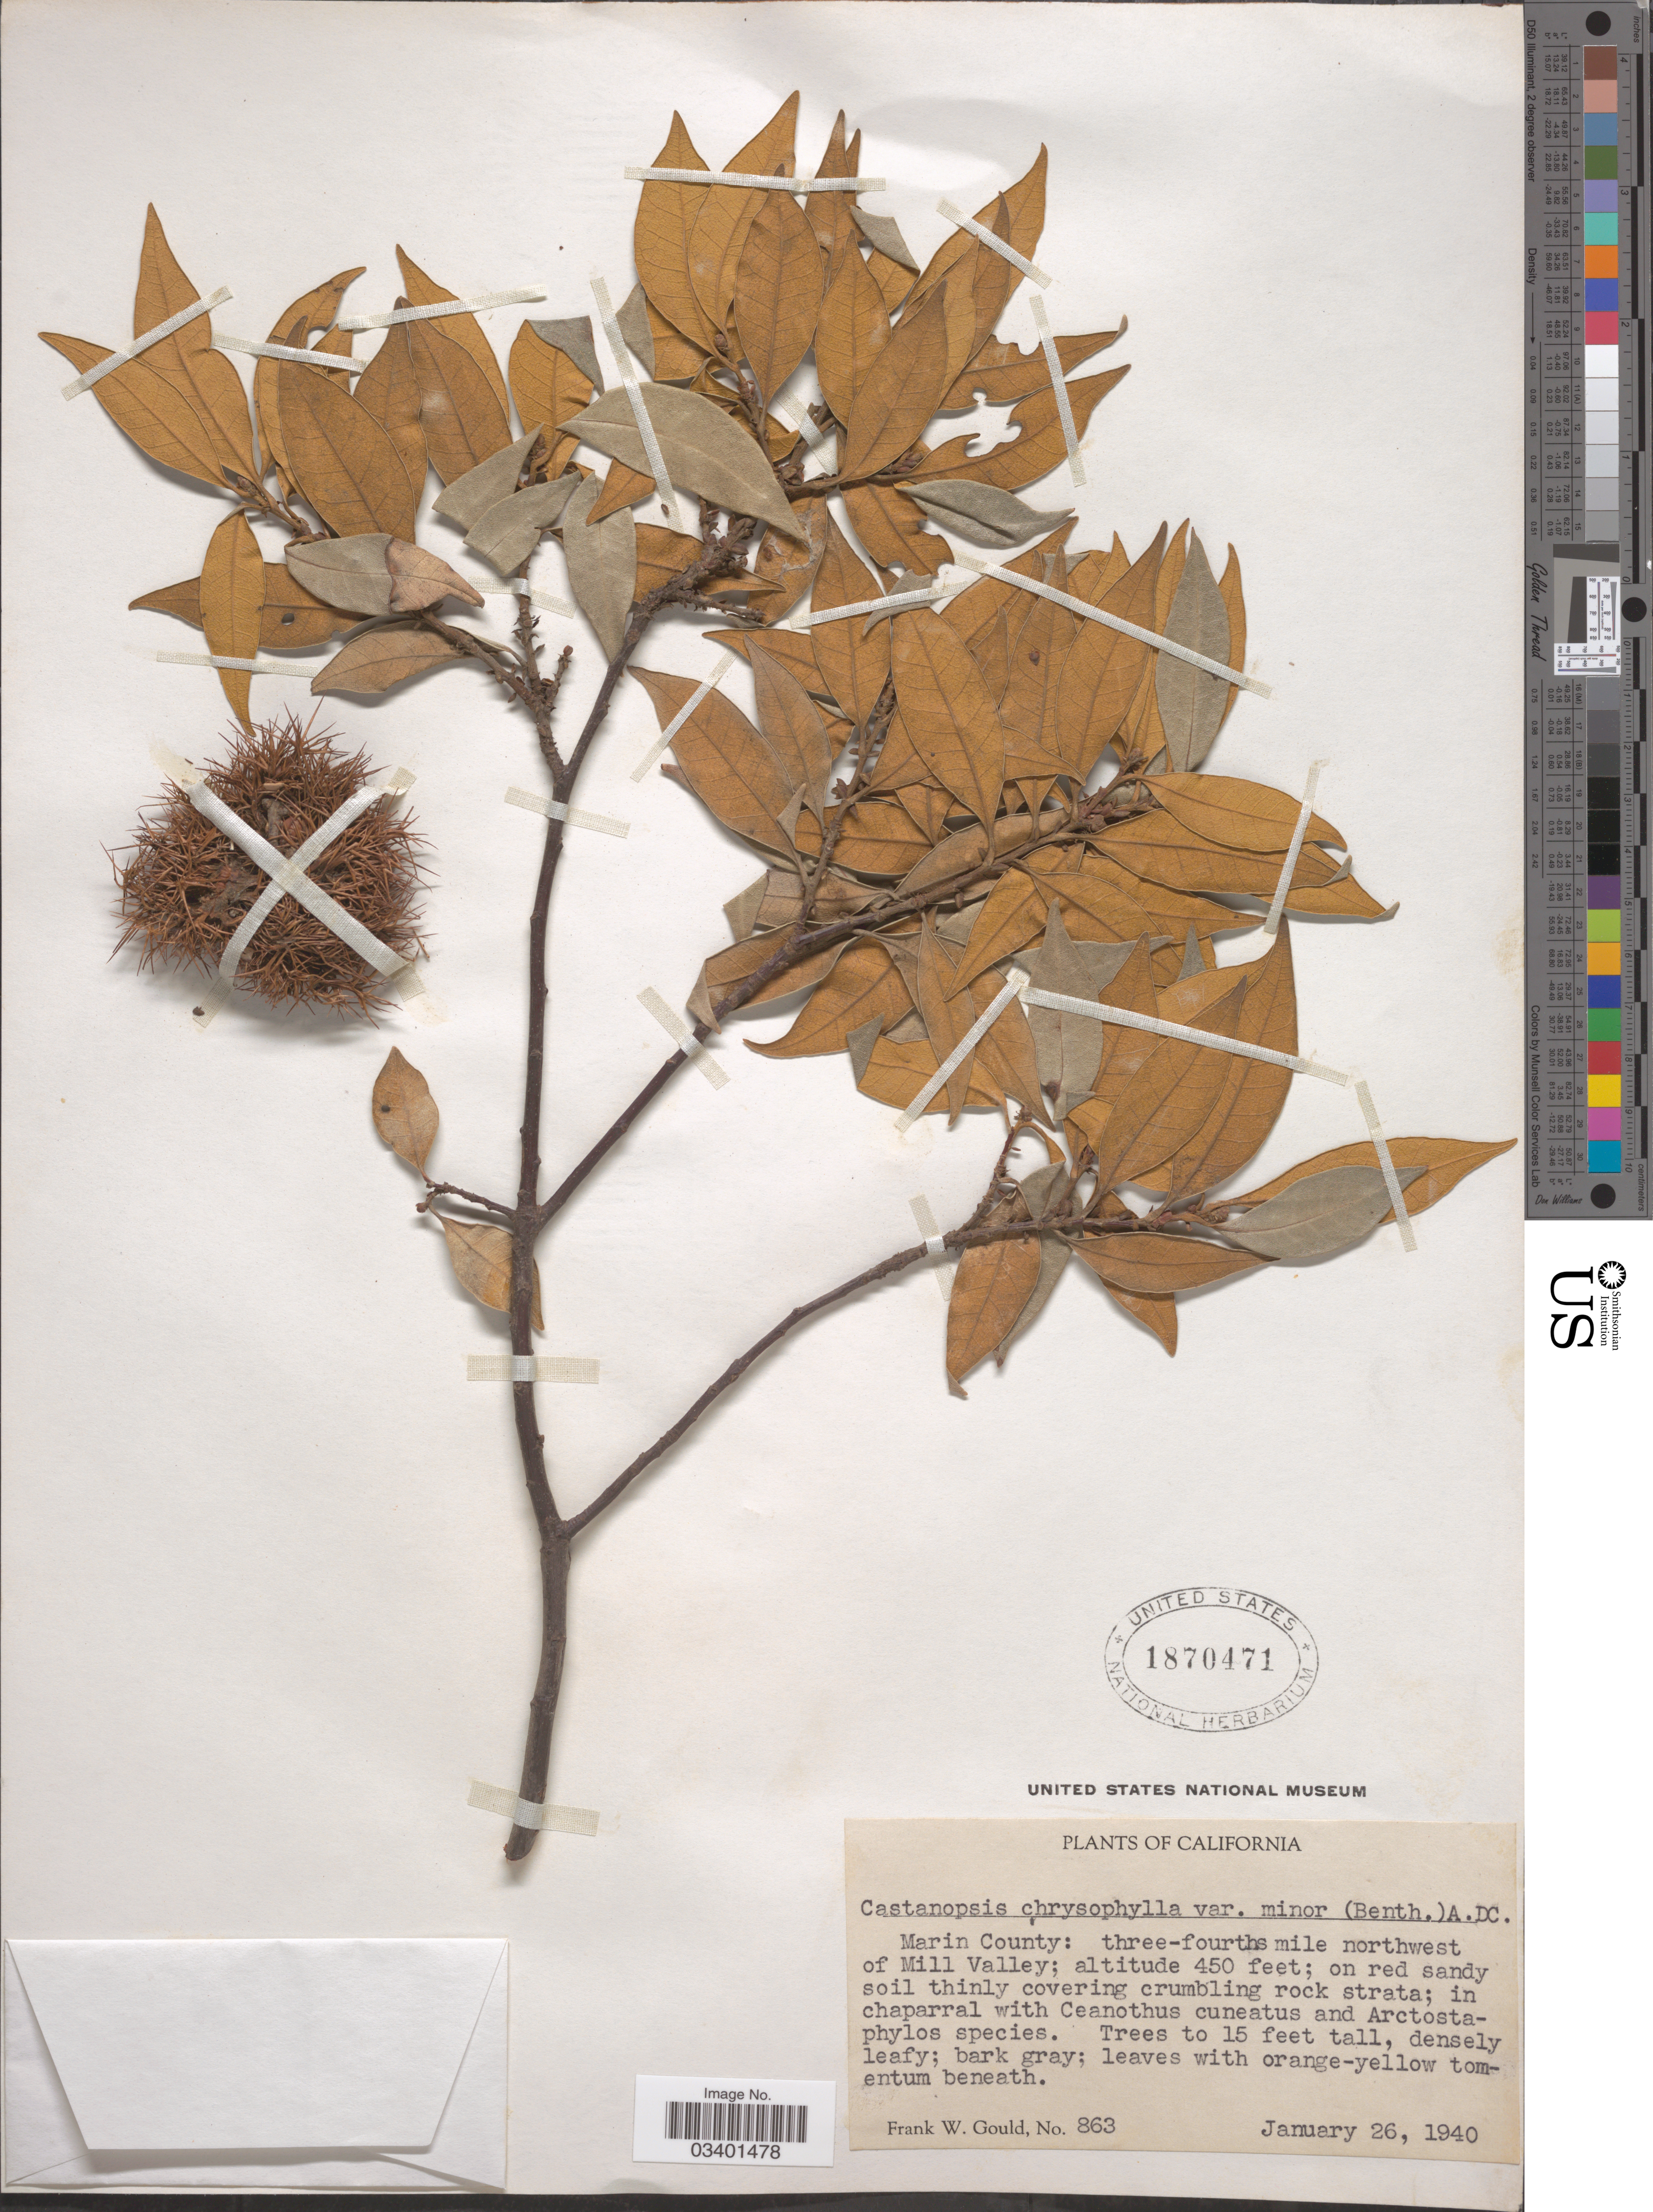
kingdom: Plantae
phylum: Tracheophyta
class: Magnoliopsida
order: Fagales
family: Fagaceae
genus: Chrysolepis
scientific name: Chrysolepis chrysophylla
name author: (Douglas ex Hook.) Hjelmq.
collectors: F. W. Gould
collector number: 863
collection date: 1940-01-26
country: United States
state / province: California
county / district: Marin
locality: Marin County: three-fourths mile northwest of Mill Valley.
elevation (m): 137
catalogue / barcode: US 1870471